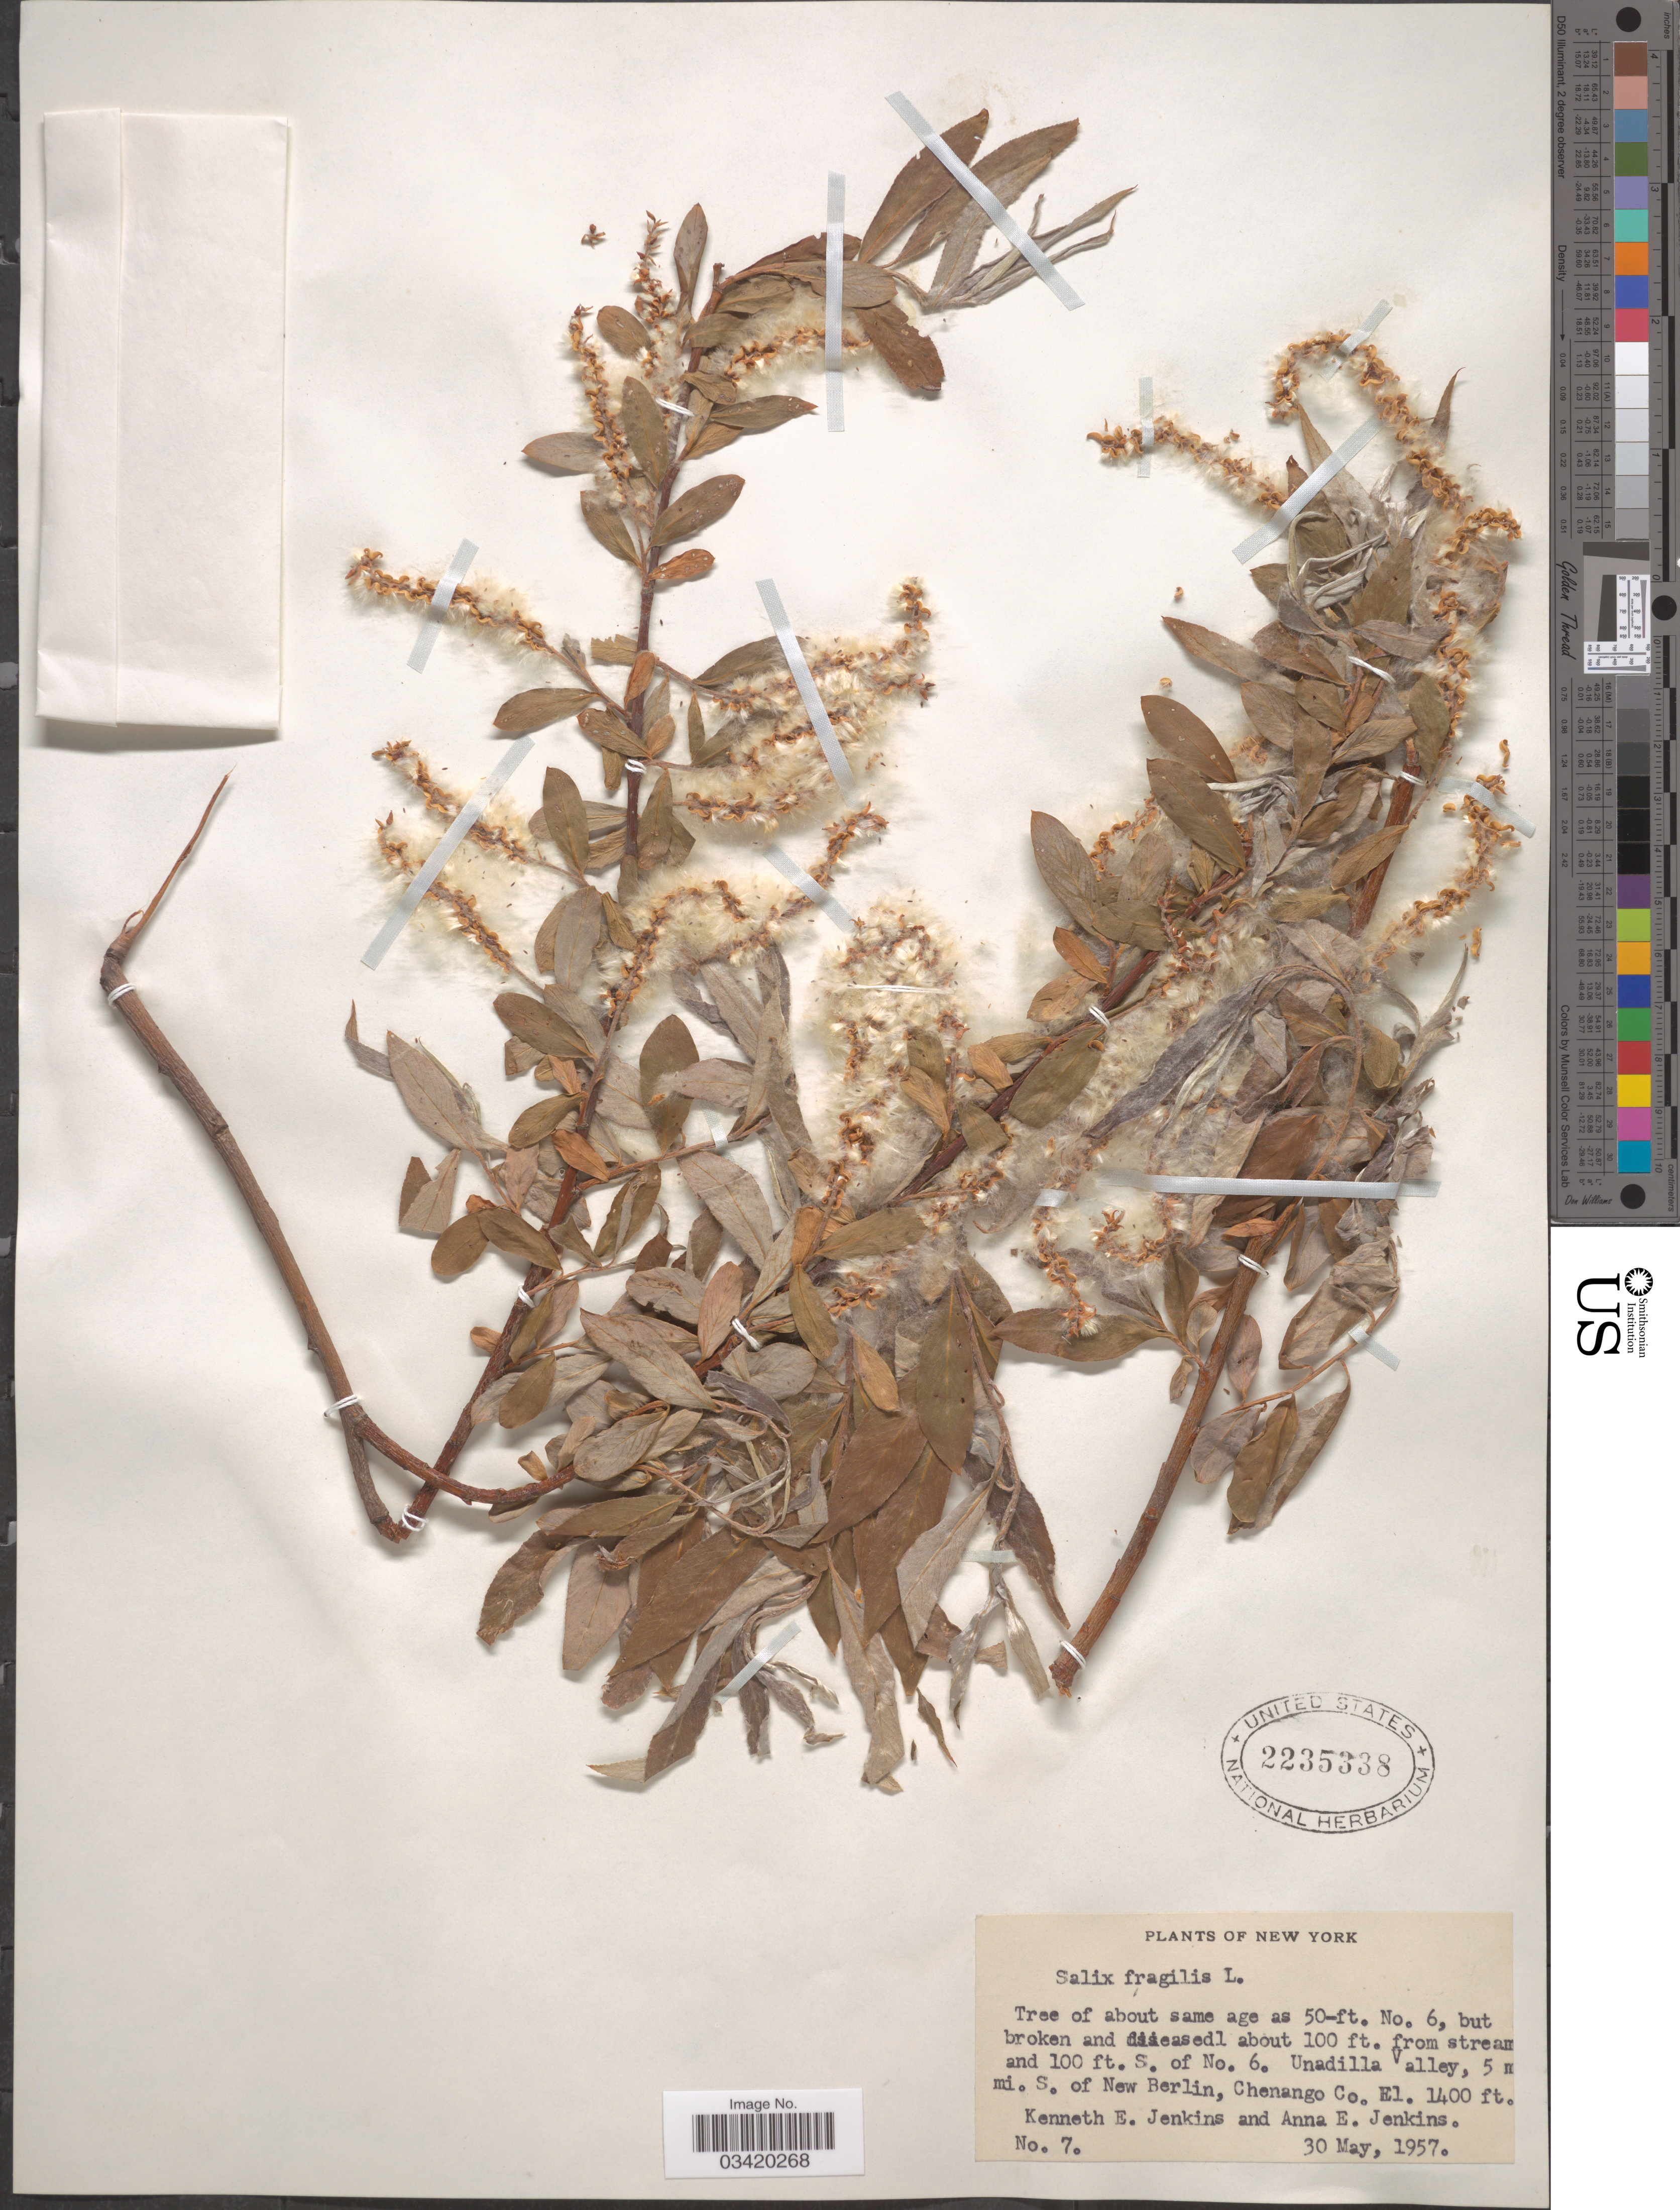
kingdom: Plantae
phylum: Tracheophyta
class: Magnoliopsida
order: Malpighiales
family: Salicaceae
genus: Salix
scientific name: Salix fragilis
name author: L.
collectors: K. Jenkins & A. Jenkins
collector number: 7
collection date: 1957-05-30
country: United States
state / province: New York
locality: About 100 ft. from stream and 100 ft. S. of No. 6. Unadilla Valley, 5 mi. S. of New Berlin, Chenango Co.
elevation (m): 427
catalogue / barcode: US 2235338